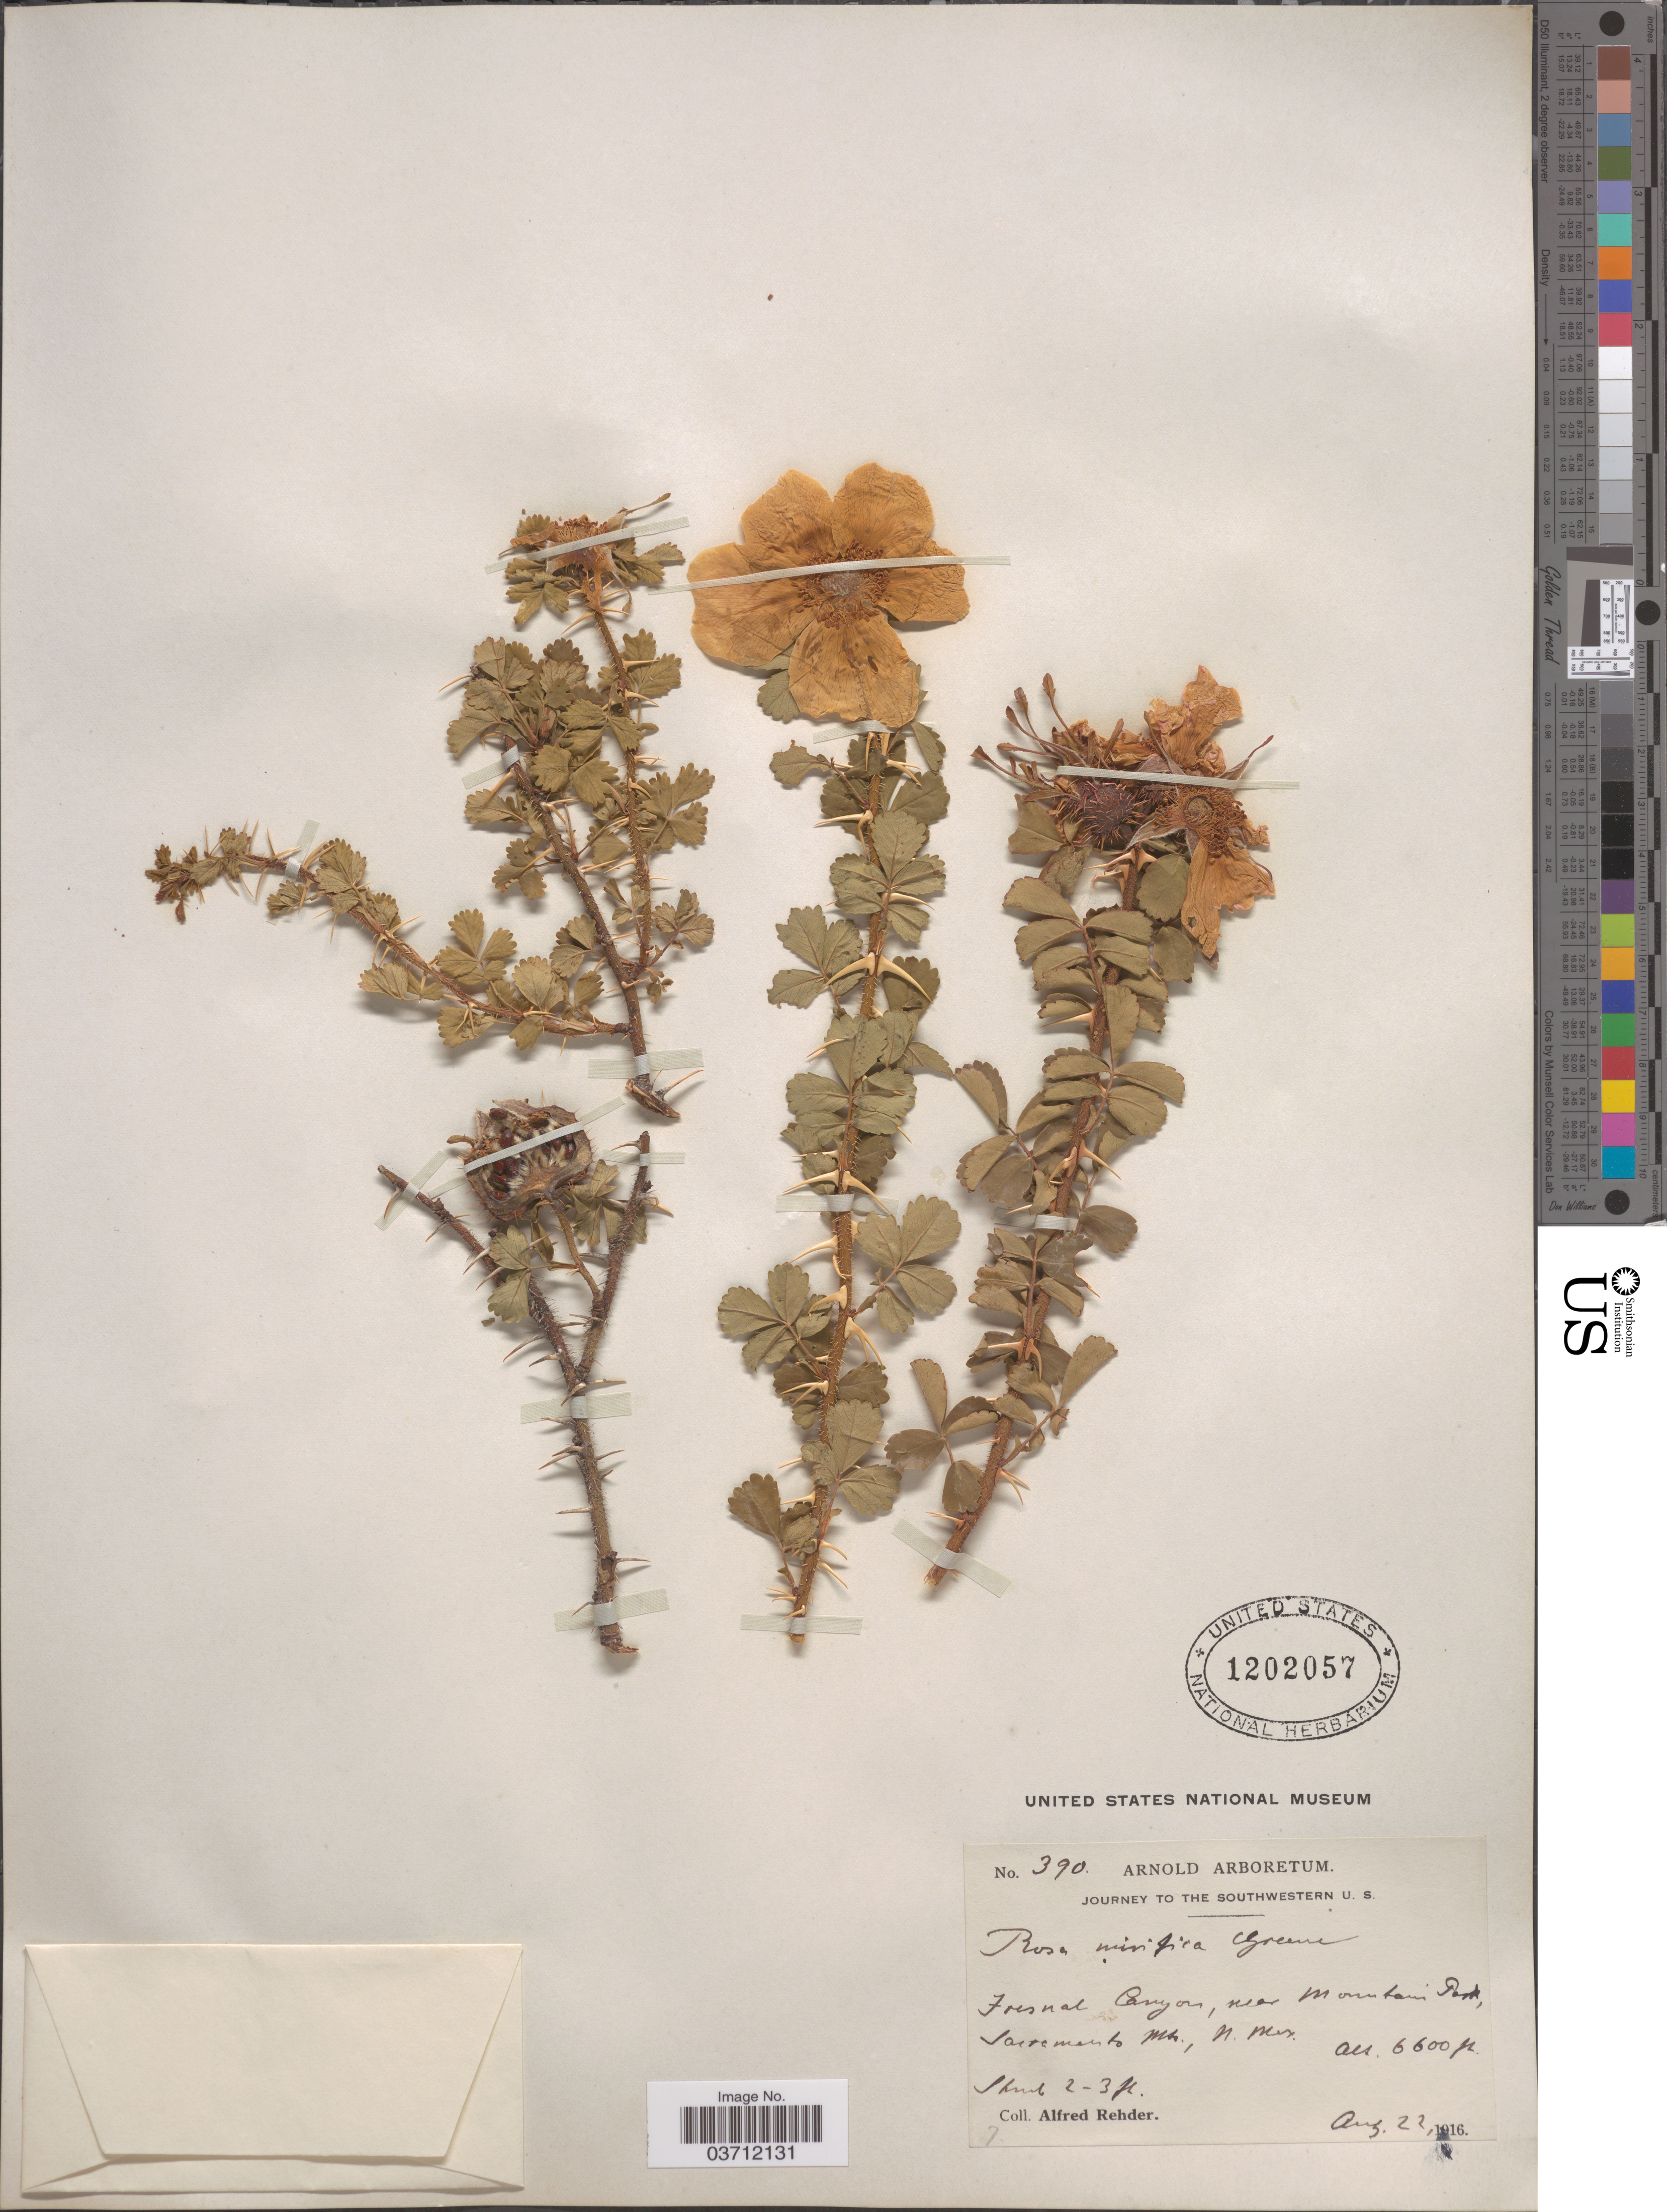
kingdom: Plantae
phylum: Tracheophyta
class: Magnoliopsida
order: Rosales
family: Rosaceae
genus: Rosa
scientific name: Rosa stellata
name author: Wooton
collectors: A. Rehder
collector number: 390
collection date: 1916-08-22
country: United States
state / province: New Mexico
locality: Fresnal Canyon, near Mountains Park, Sacramento Mts.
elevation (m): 2012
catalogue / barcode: US 120257